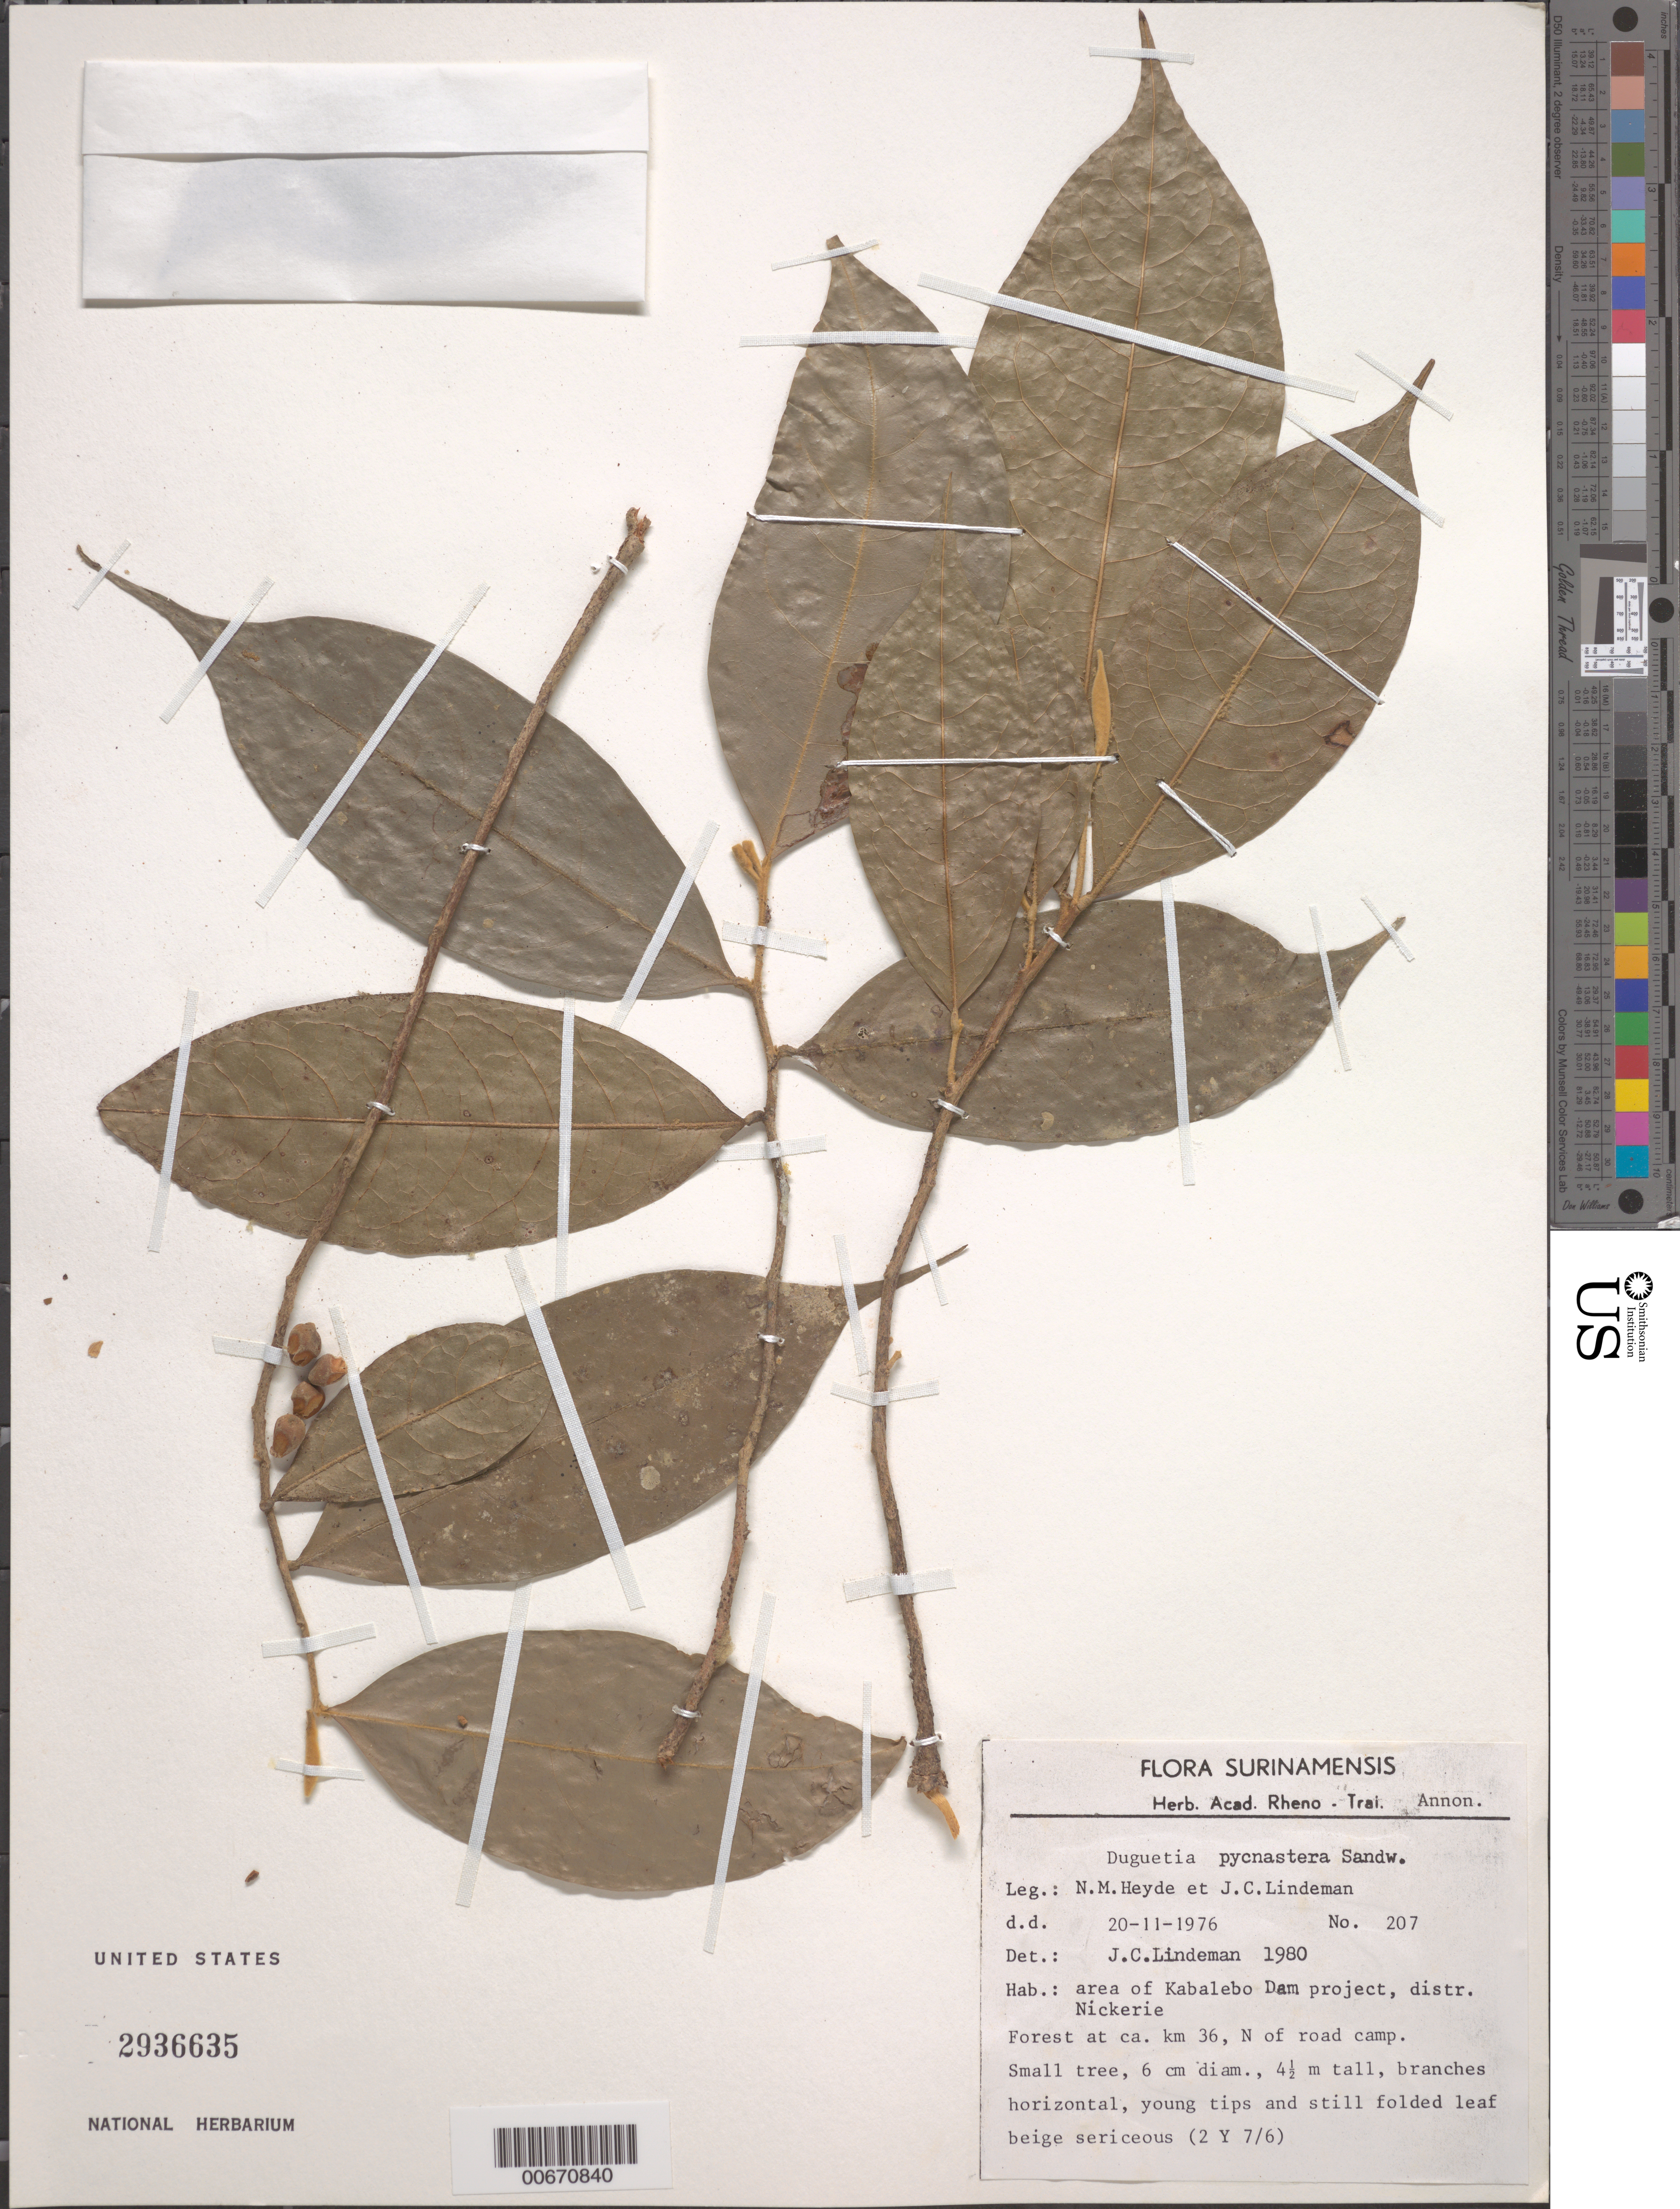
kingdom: Plantae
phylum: Tracheophyta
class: Magnoliopsida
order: Magnoliales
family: Annonaceae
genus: Duguetia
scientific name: Duguetia pycnastera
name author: Sandwith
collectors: N. M. Heyde & J. C. Lindeman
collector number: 205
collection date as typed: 20-Nov-76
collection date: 1976-11-20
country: Suriname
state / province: Nickerie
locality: Kabalebo Dam project area, km 36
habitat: Forest along road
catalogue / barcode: US 2936635